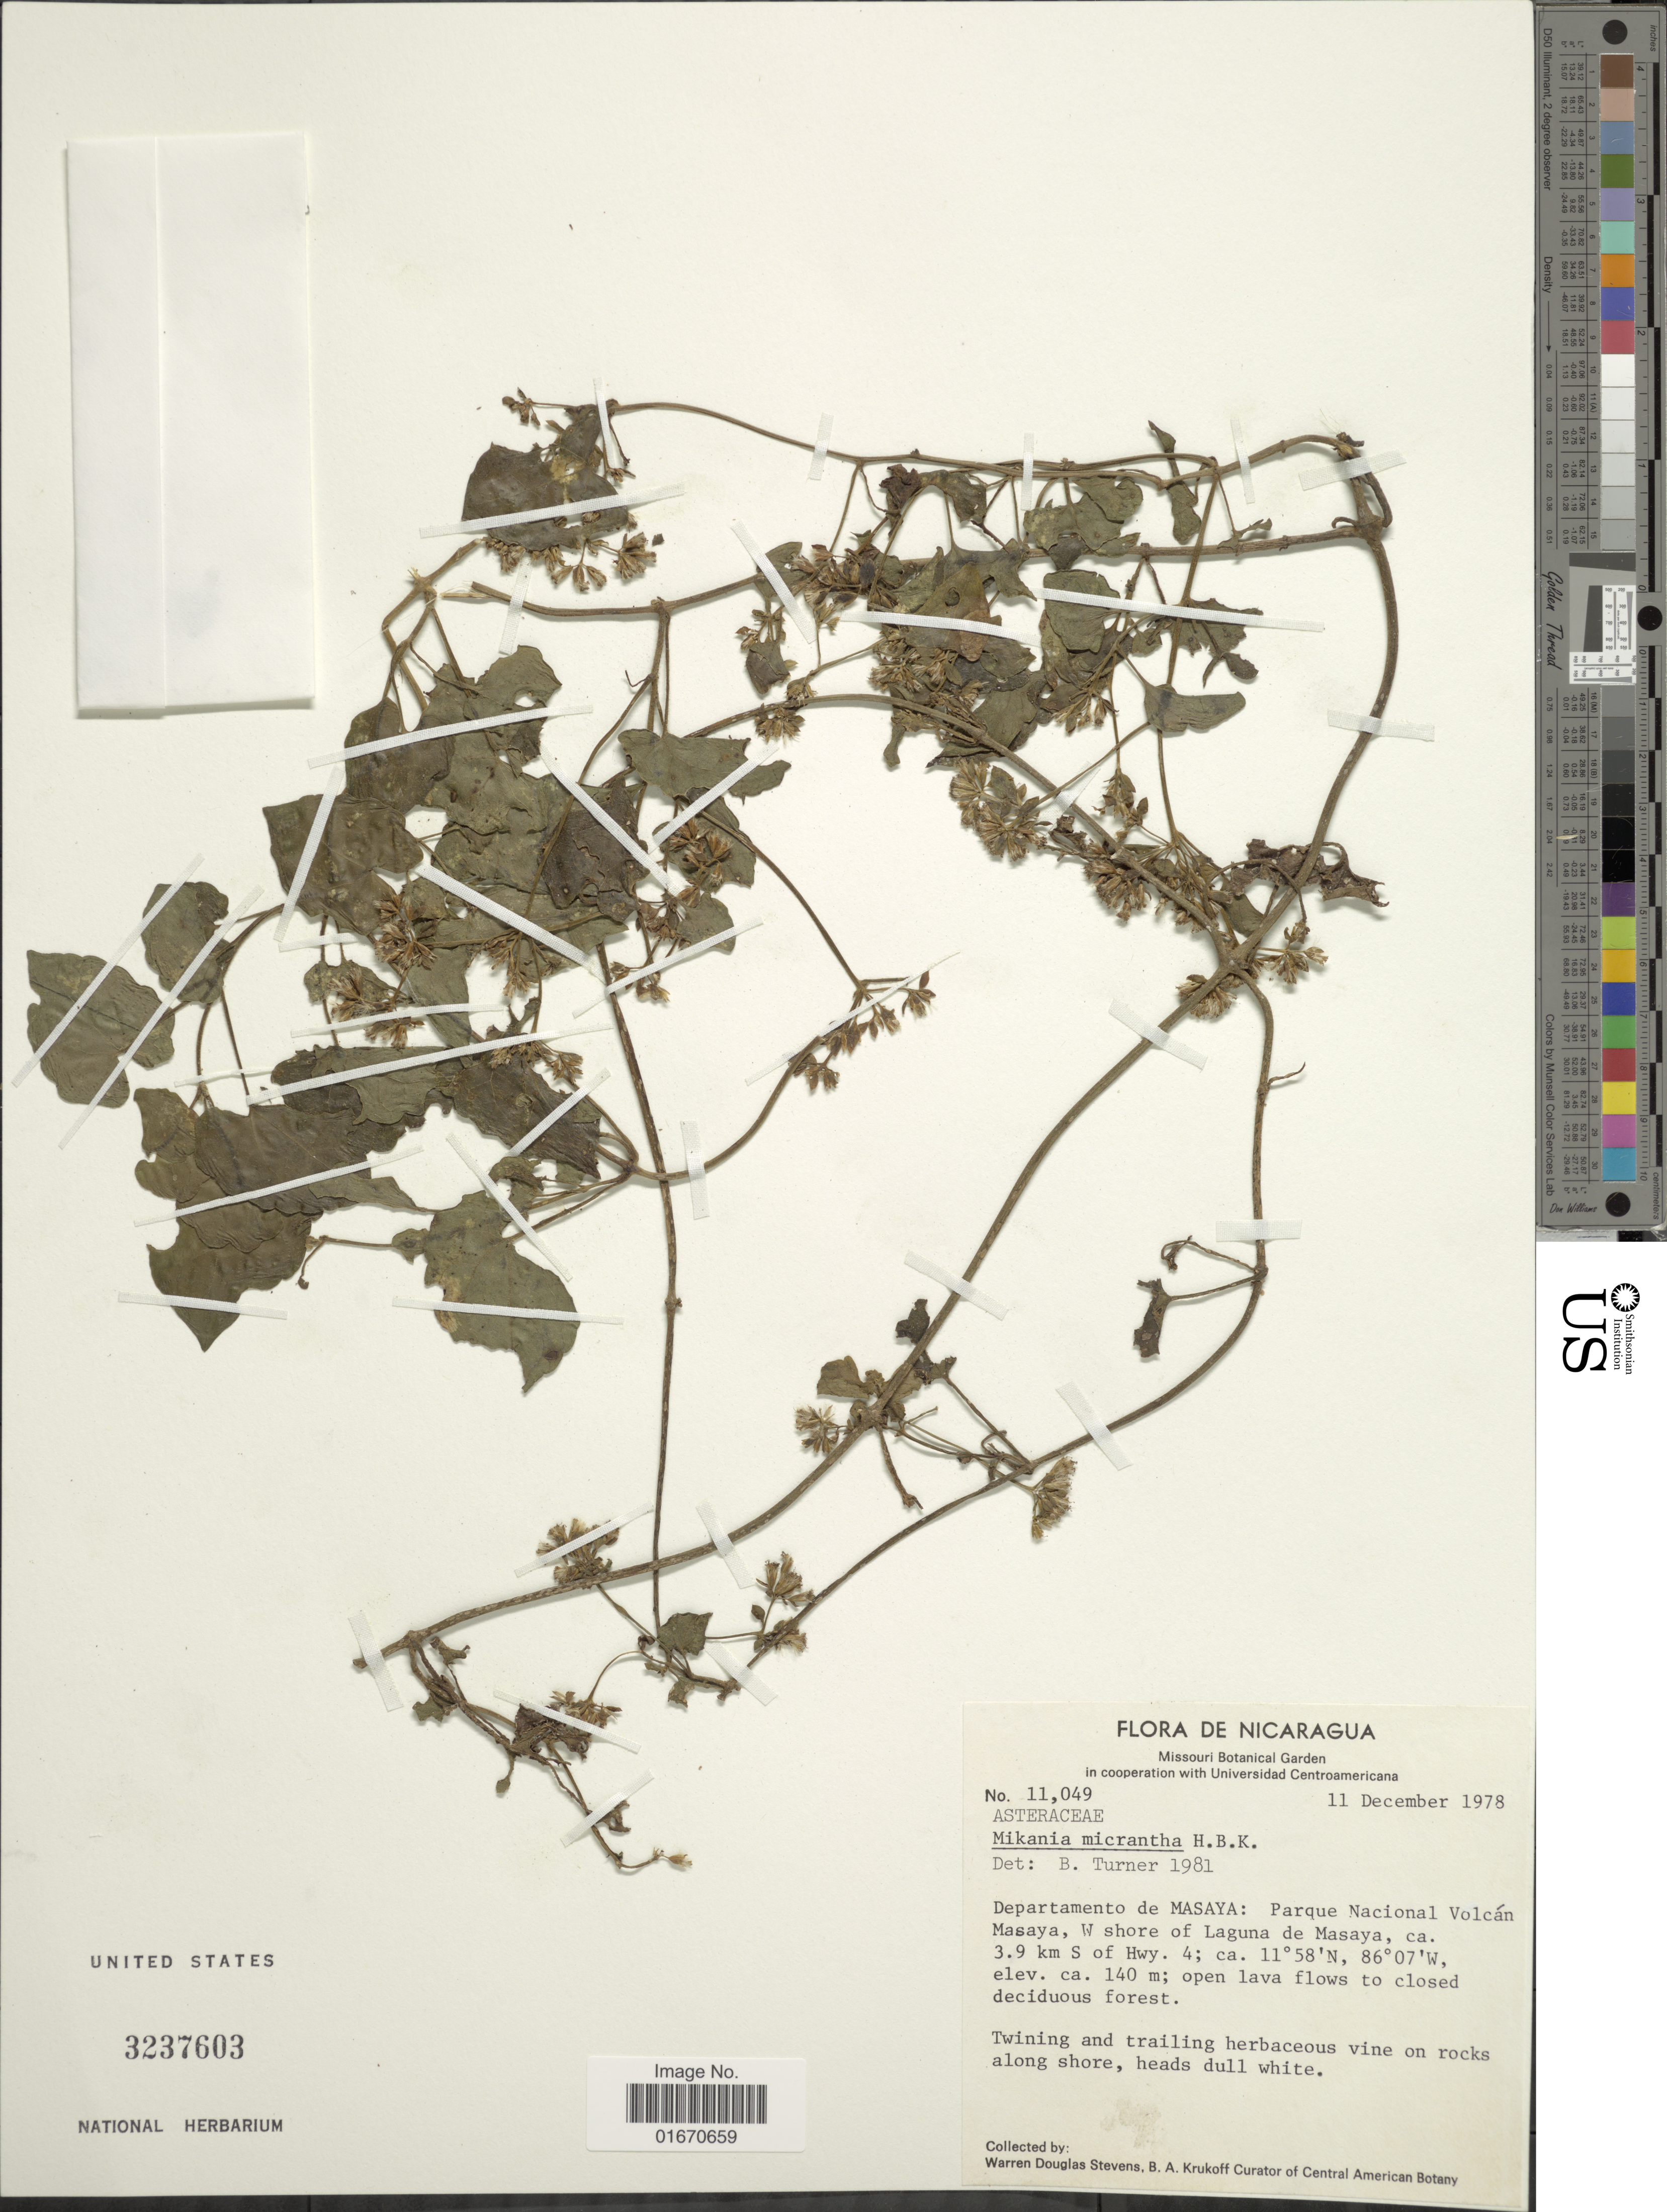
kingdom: Plantae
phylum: Tracheophyta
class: Magnoliopsida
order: Asterales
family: Asteraceae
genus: Mikania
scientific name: Mikania micrantha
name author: Kunth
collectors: W. D. Stevens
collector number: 11049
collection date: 1978-12-11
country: Nicaragua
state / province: Masaya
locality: Parque Nacional Volcan Masaya, W shore of Laguna de Masaya, ca 3.9 km S of Hwy 4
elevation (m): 140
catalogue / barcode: US 3237603